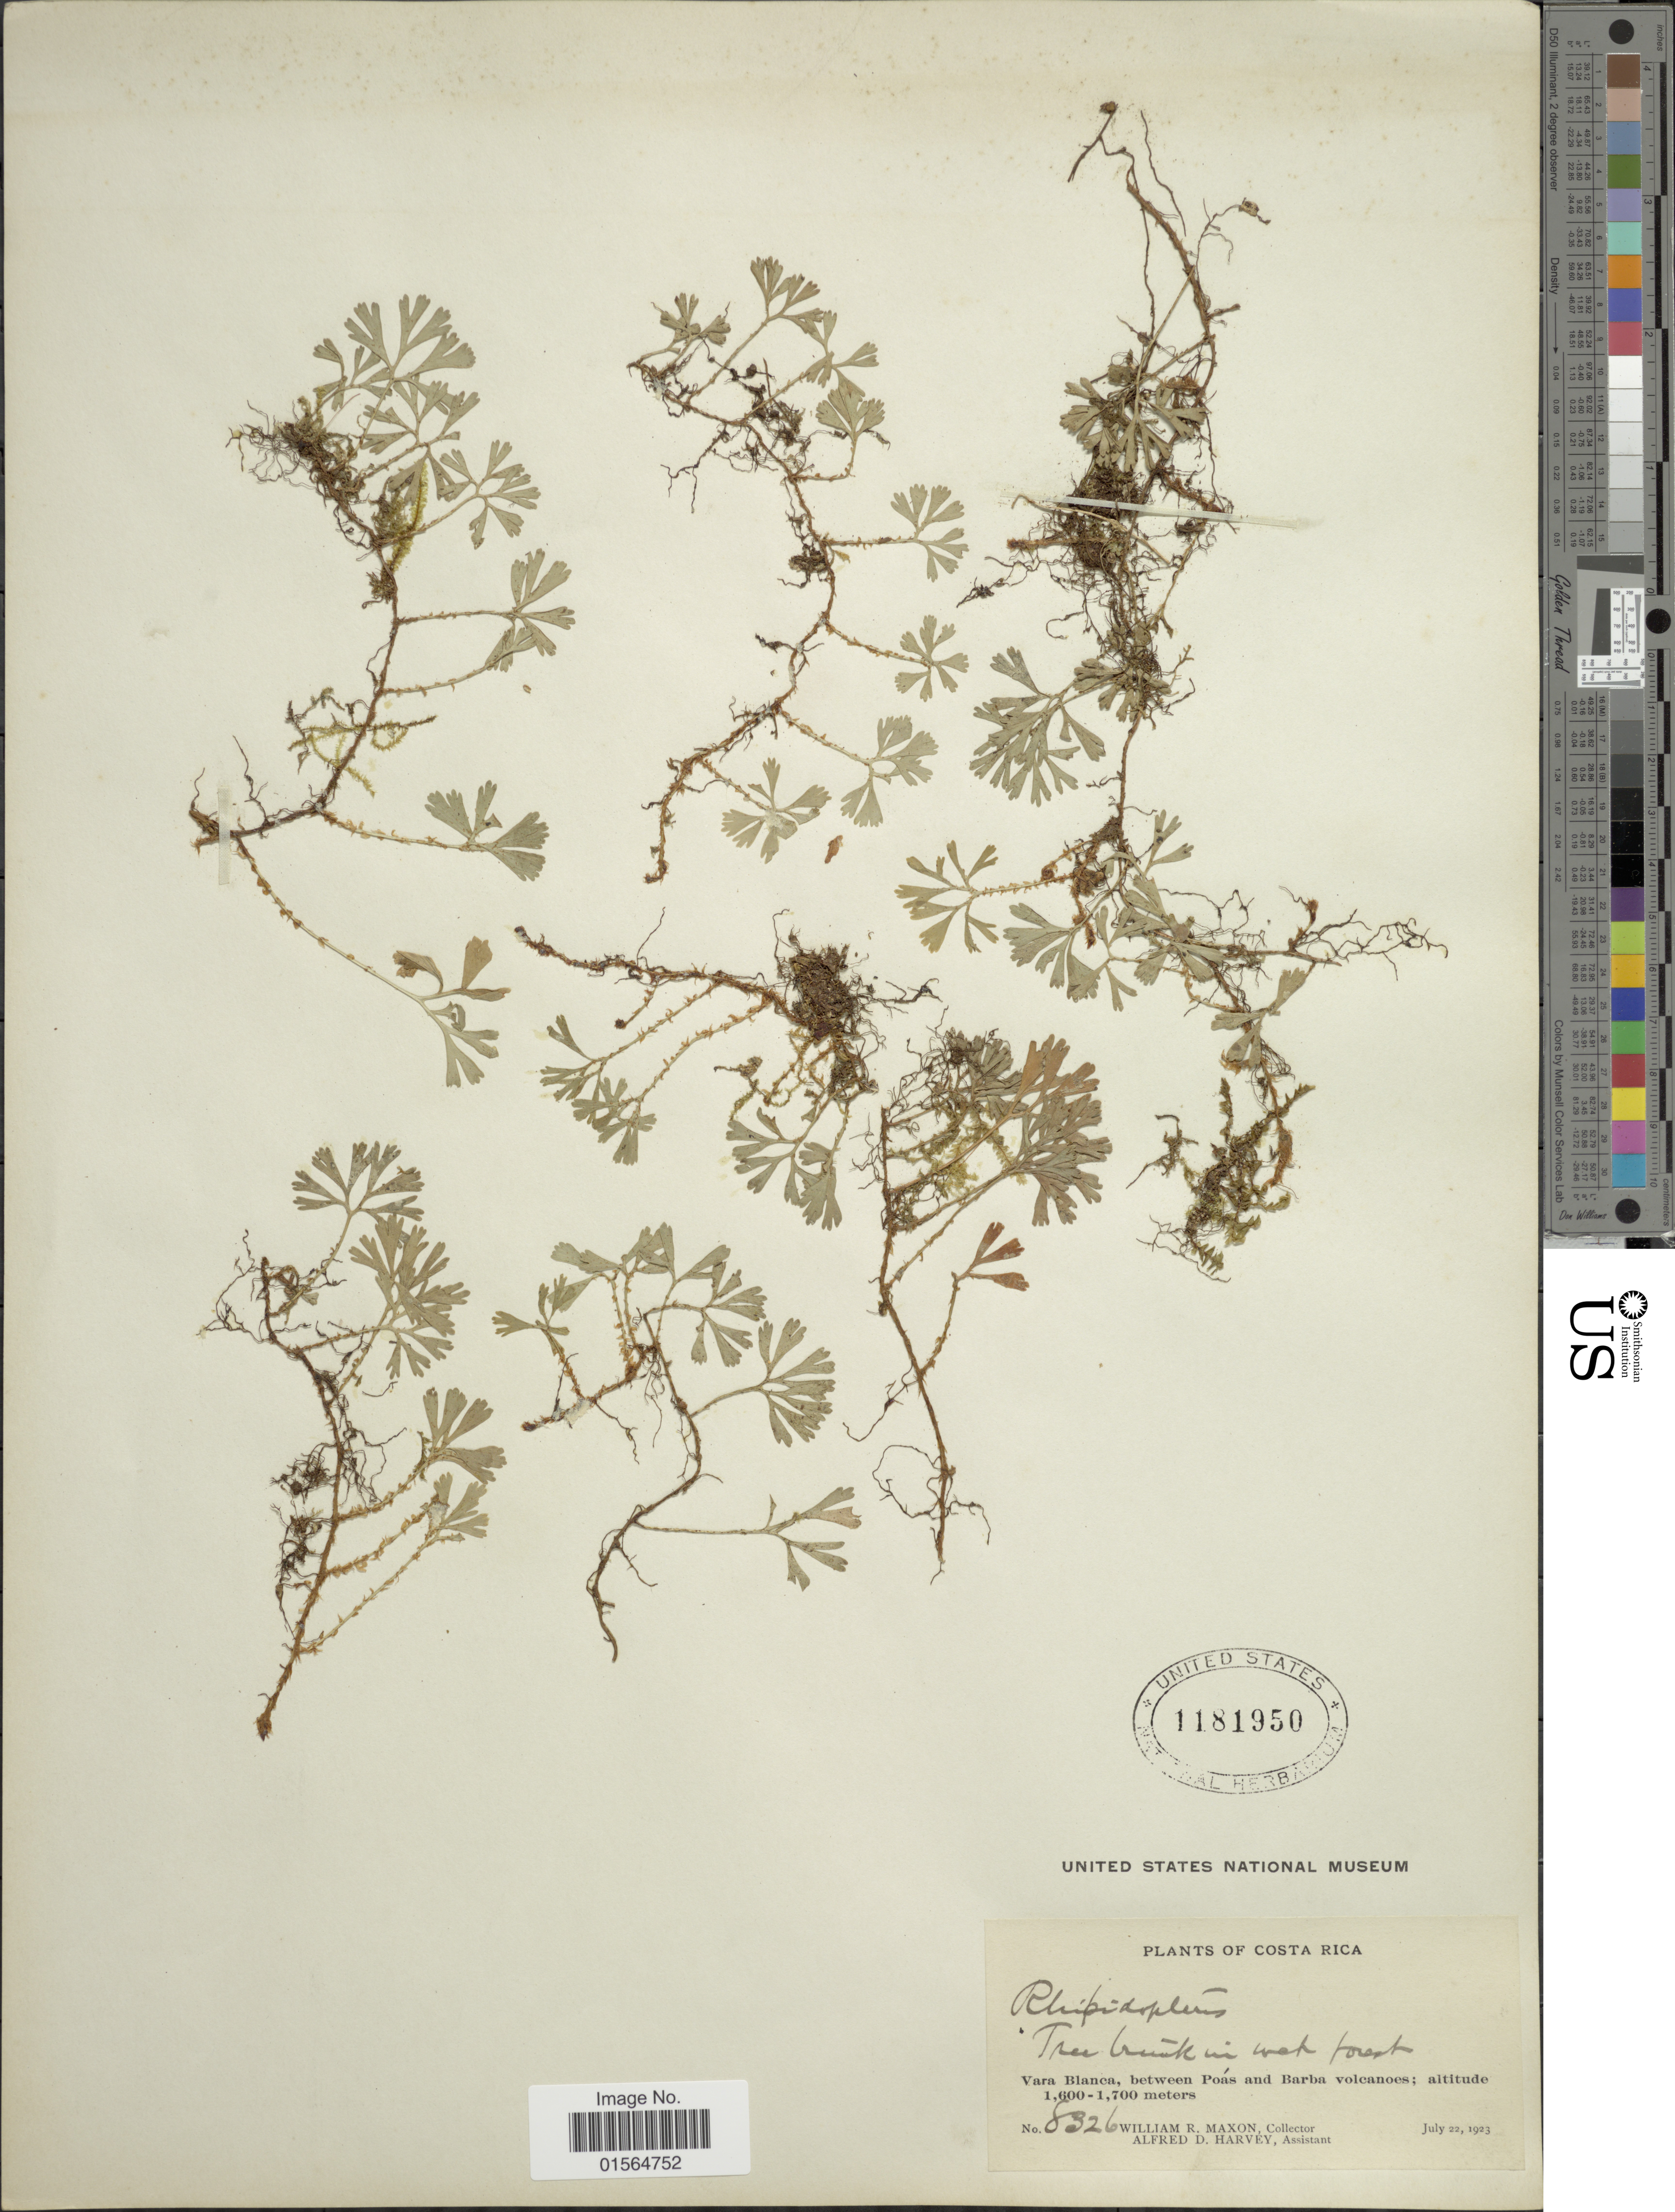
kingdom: Plantae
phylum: Tracheophyta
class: Polypodiopsida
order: Polypodiales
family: Dryopteridaceae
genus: Elaphoglossum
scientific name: Elaphoglossum peltatum f. potentillifolium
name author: (Christ) Mickel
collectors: W. R. Maxon & A. D. Harvey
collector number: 8326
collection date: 1923-07-22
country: Costa Rica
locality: Vara Blanca, between Poas and Barba volcanoes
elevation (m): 1600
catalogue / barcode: US 1181950